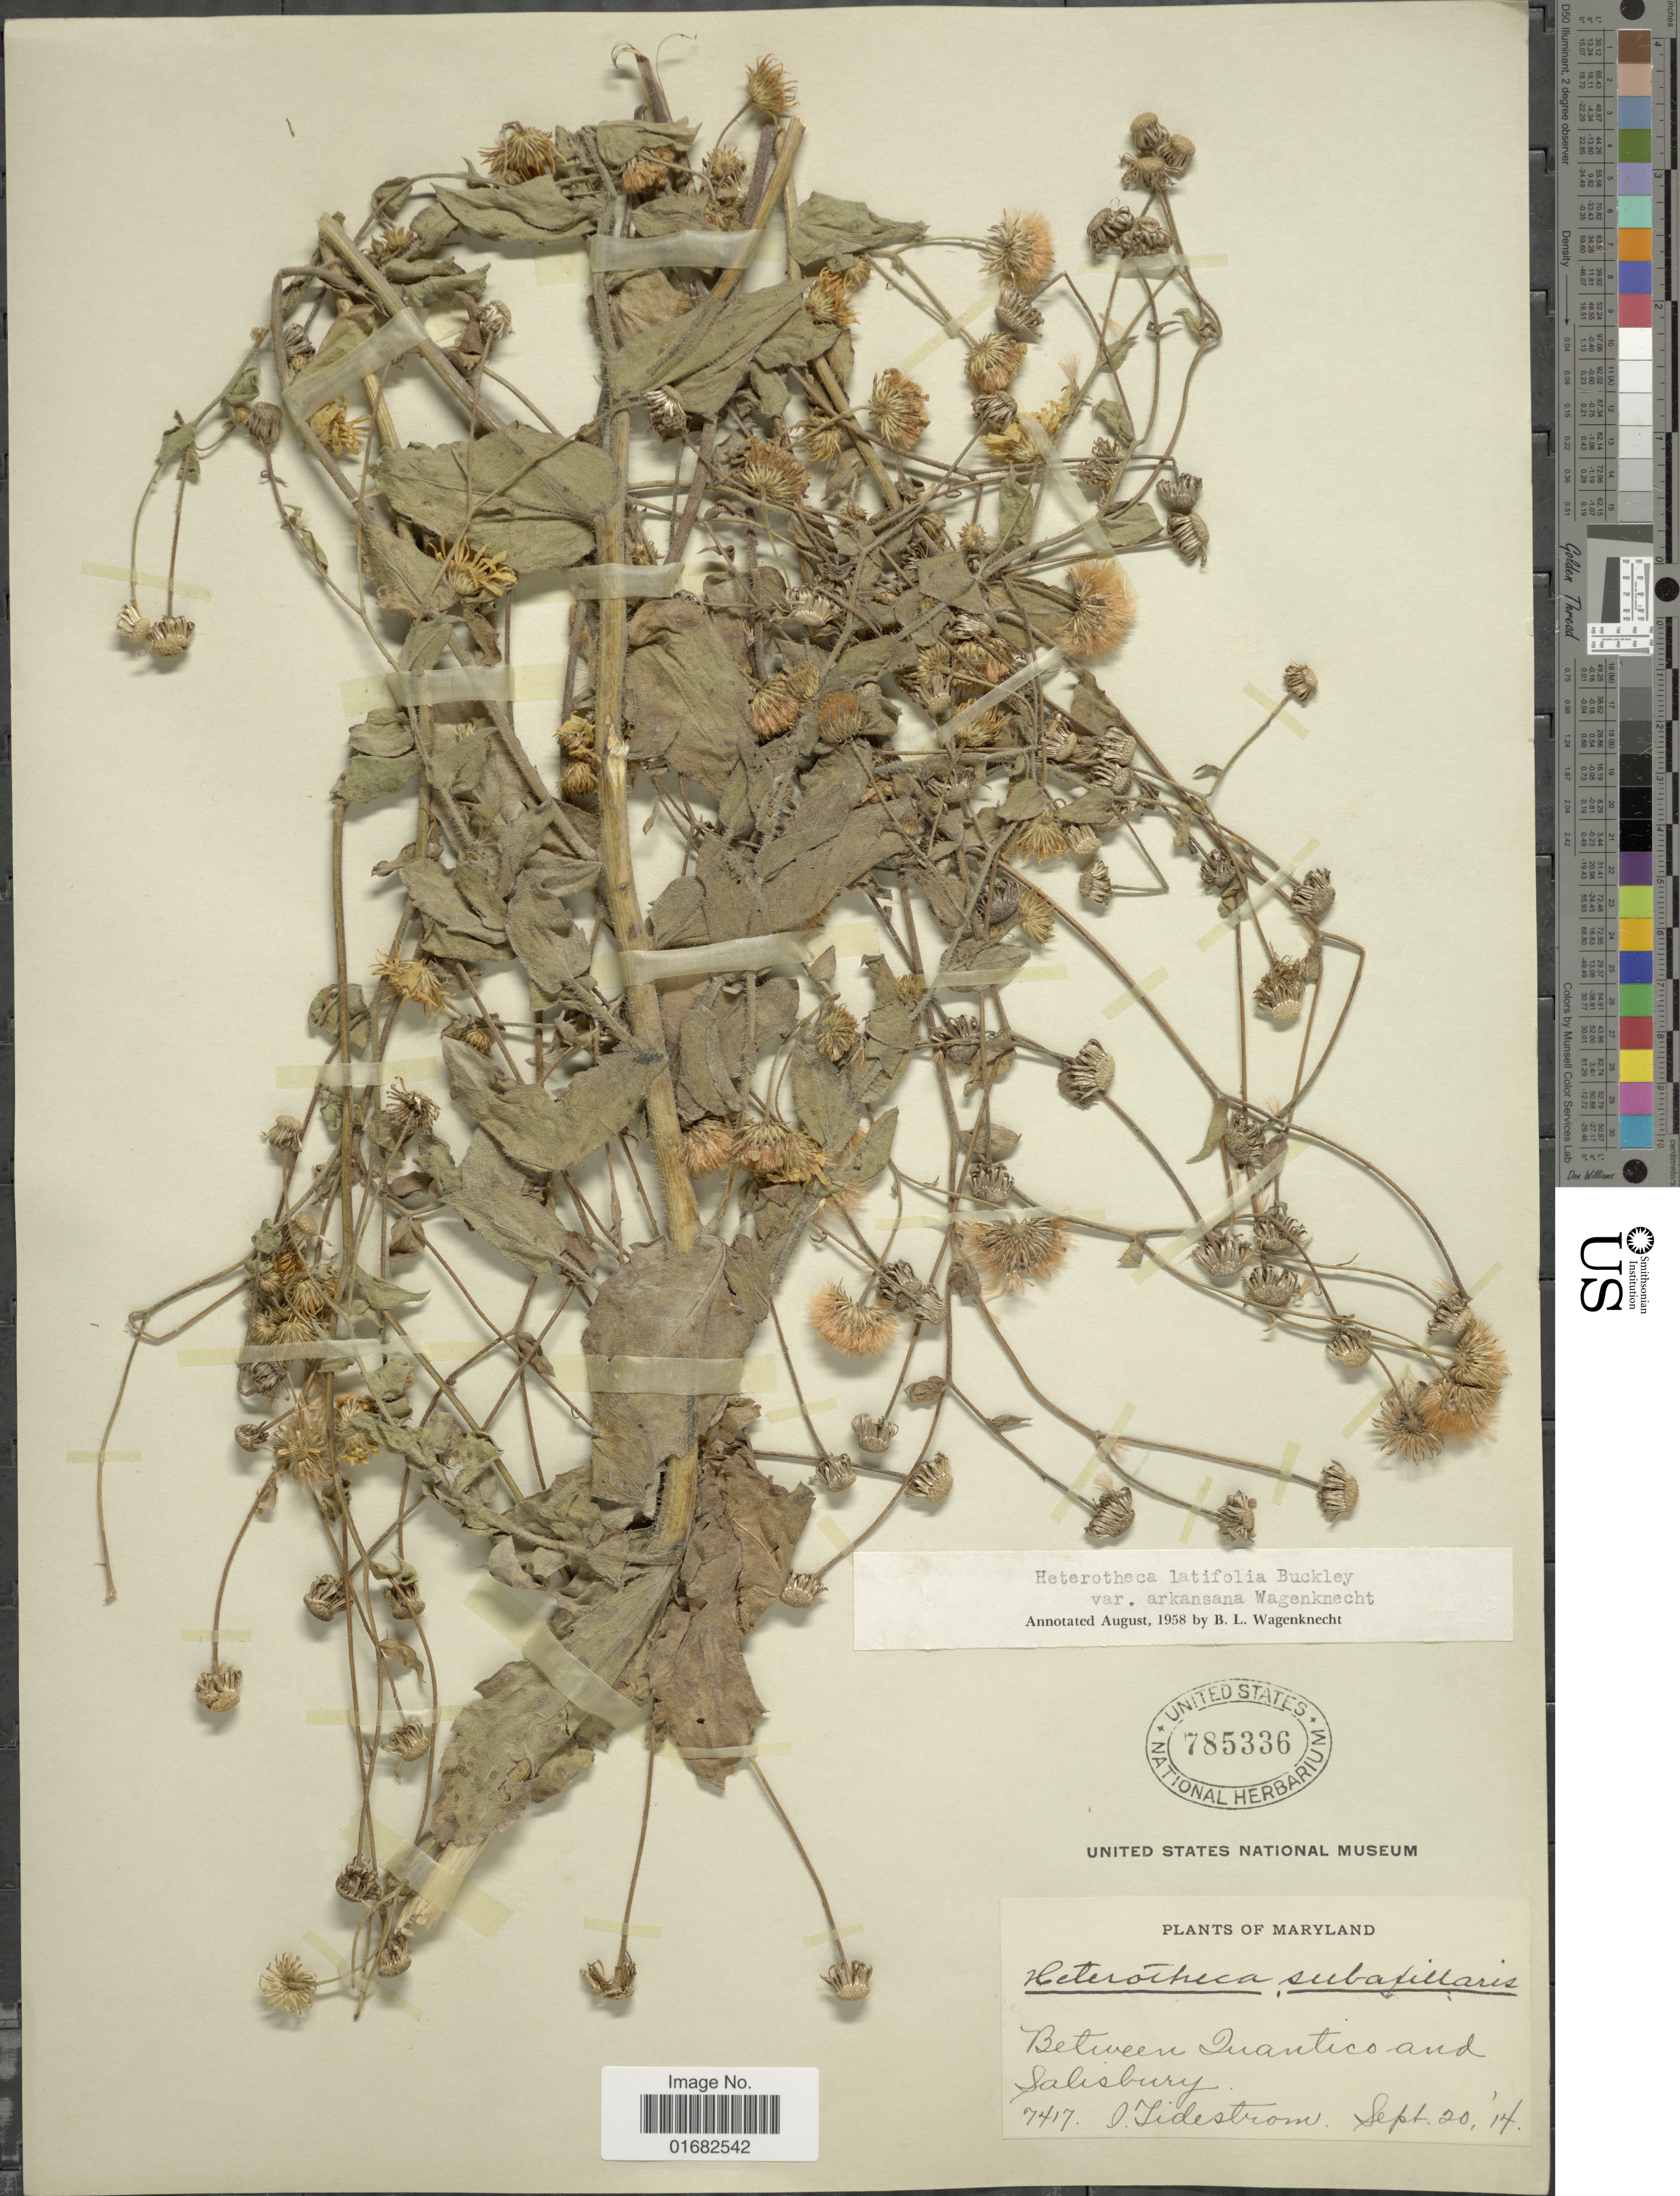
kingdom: Plantae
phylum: Tracheophyta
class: Magnoliopsida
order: Asterales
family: Asteraceae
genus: Heterotheca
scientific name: Heterotheca latifolia var. arkansana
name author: B. Wagenkn.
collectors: I. F. Tidestrom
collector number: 7417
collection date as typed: Transcribed d/m/y: 20/9/14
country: United States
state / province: Maryland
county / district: Wicomico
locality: Between Quantico and Salisbury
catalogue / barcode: US 785336